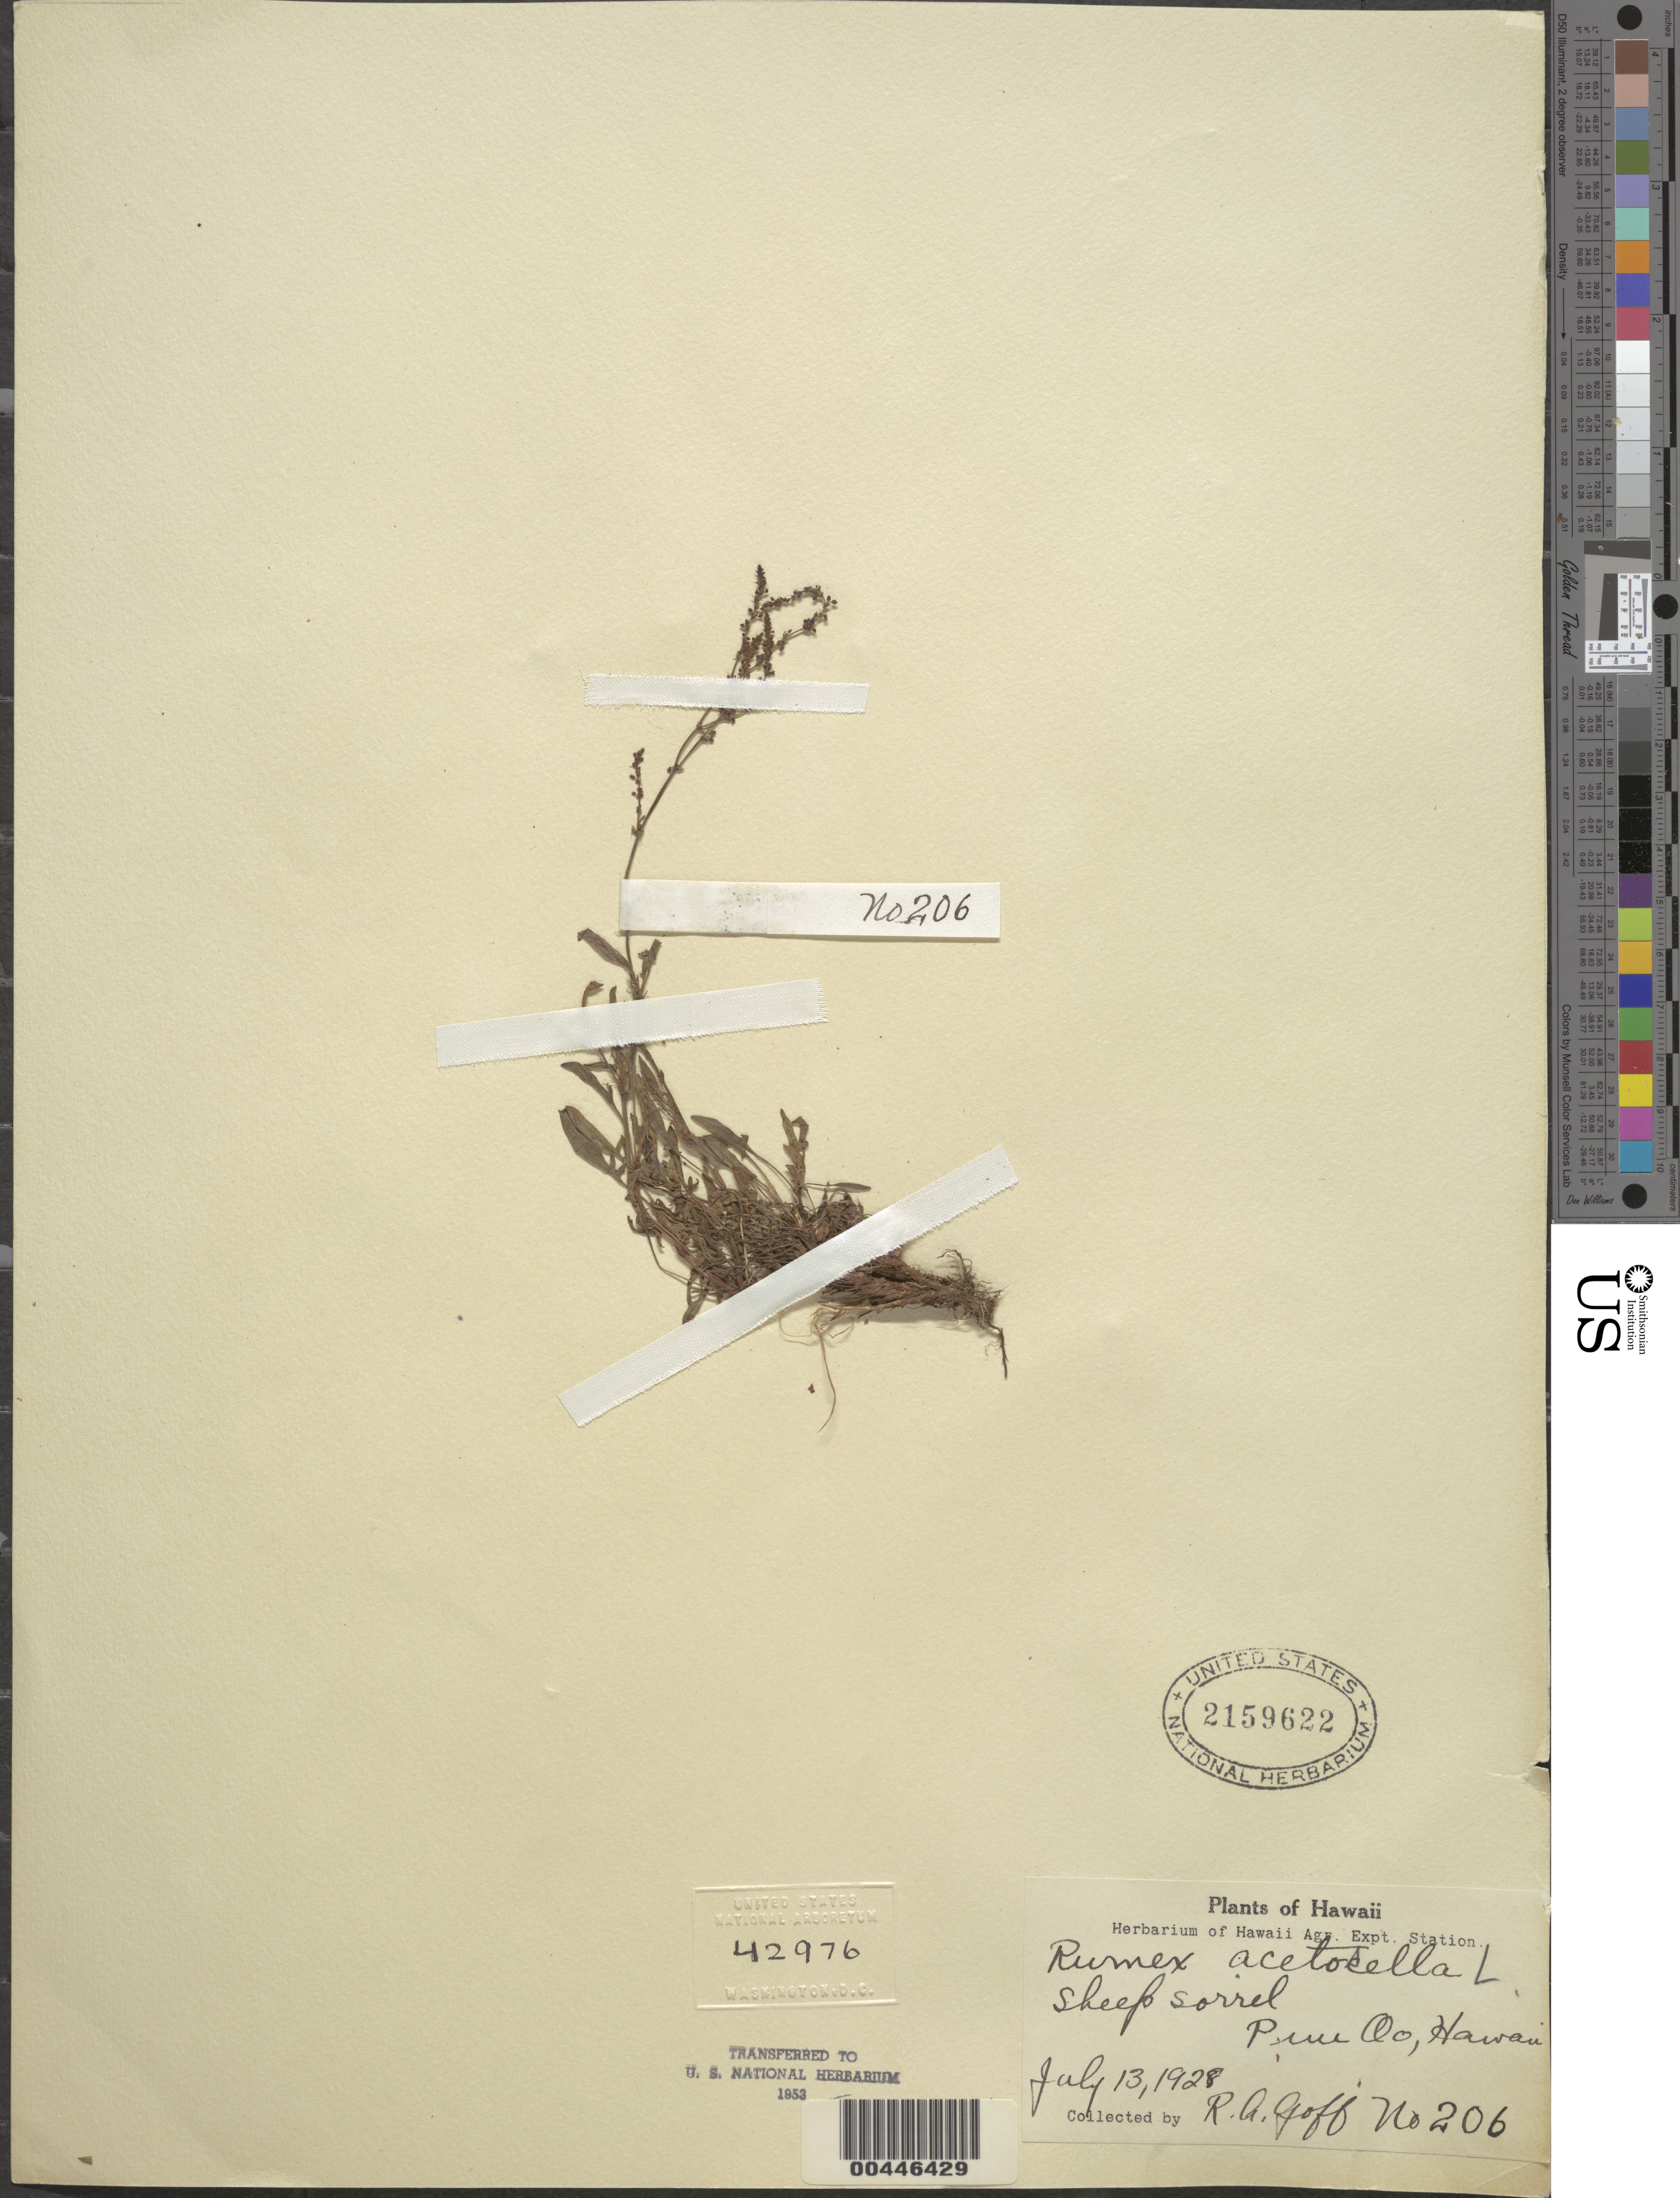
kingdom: Plantae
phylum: Tracheophyta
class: Magnoliopsida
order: Caryophyllales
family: Polygonaceae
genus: Rumex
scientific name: Rumex acetosella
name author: L.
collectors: R. Goff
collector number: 206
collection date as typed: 13 Jul 1928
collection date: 1928-07-13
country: United States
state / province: Hawaii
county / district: Hawaii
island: Hawaii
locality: Puu Oo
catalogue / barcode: US 2159622